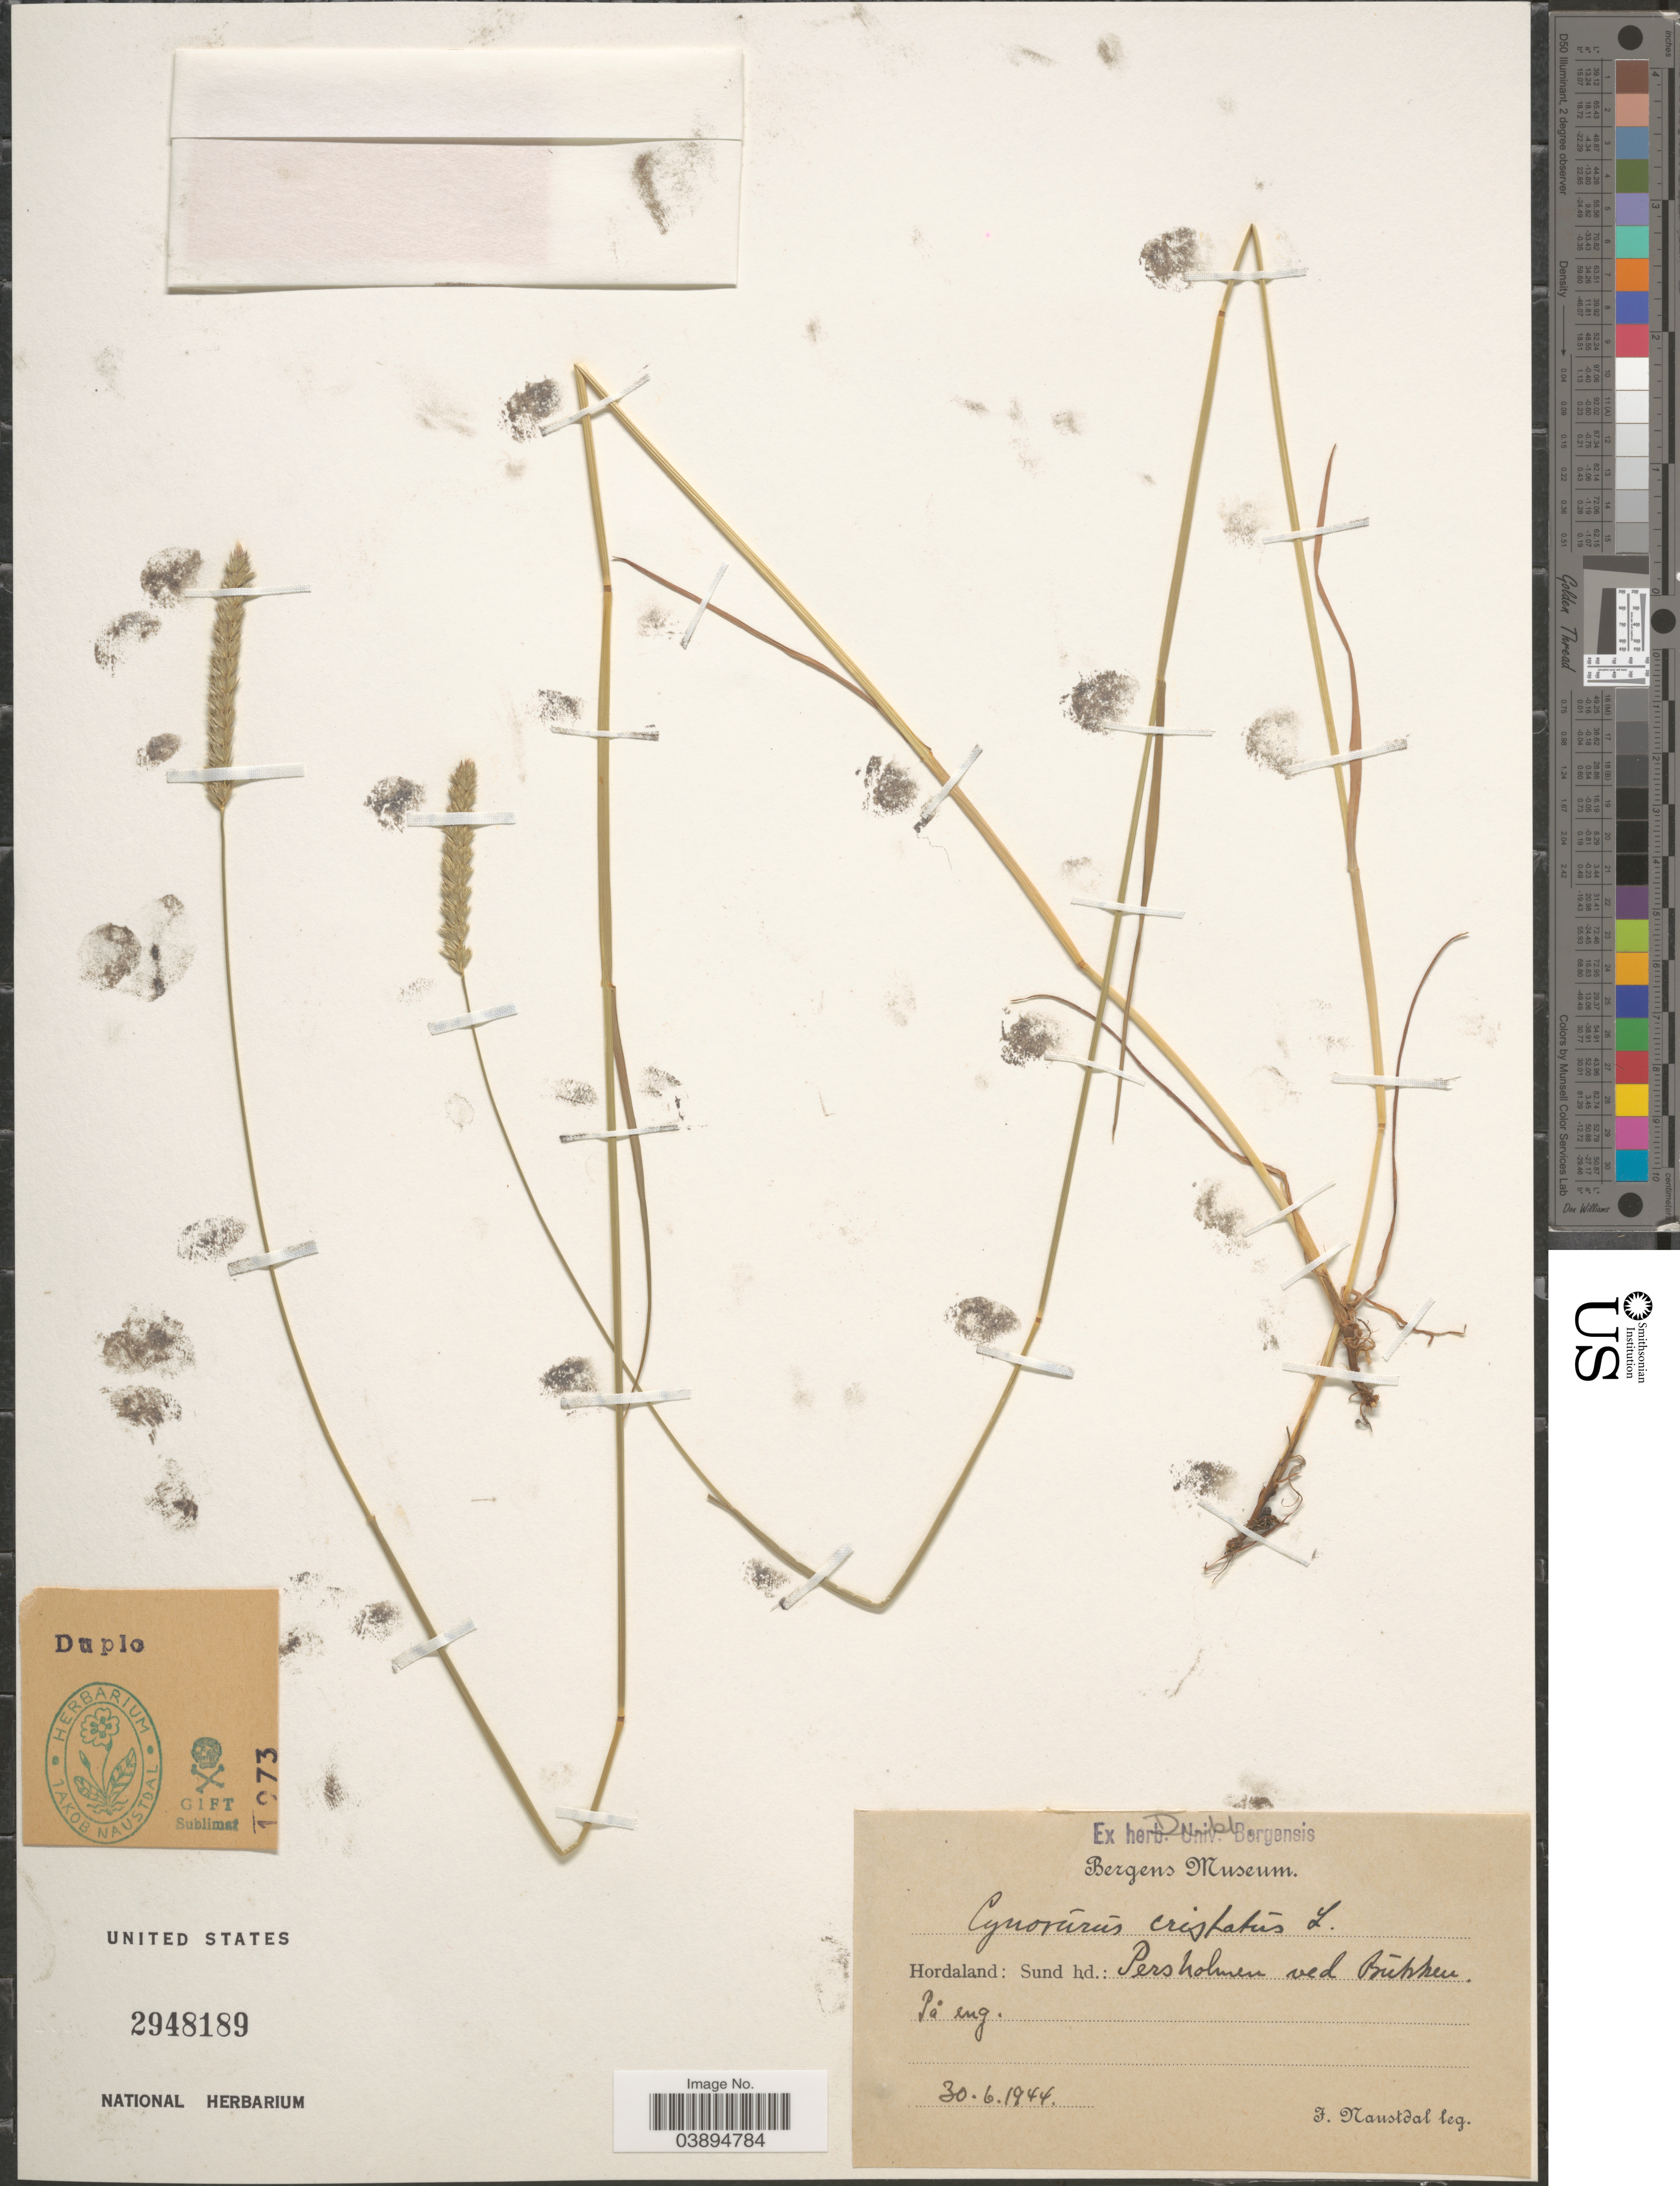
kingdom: Plantae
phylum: Tracheophyta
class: Liliopsida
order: Poales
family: Poaceae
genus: Cynosurus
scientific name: Cynosurus cristatus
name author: L.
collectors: F. Nanstdal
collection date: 1944-06-30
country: Norway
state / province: Hordaland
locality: Sund hd.: Persholmen ved Bükken På eng.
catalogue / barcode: US 2948189